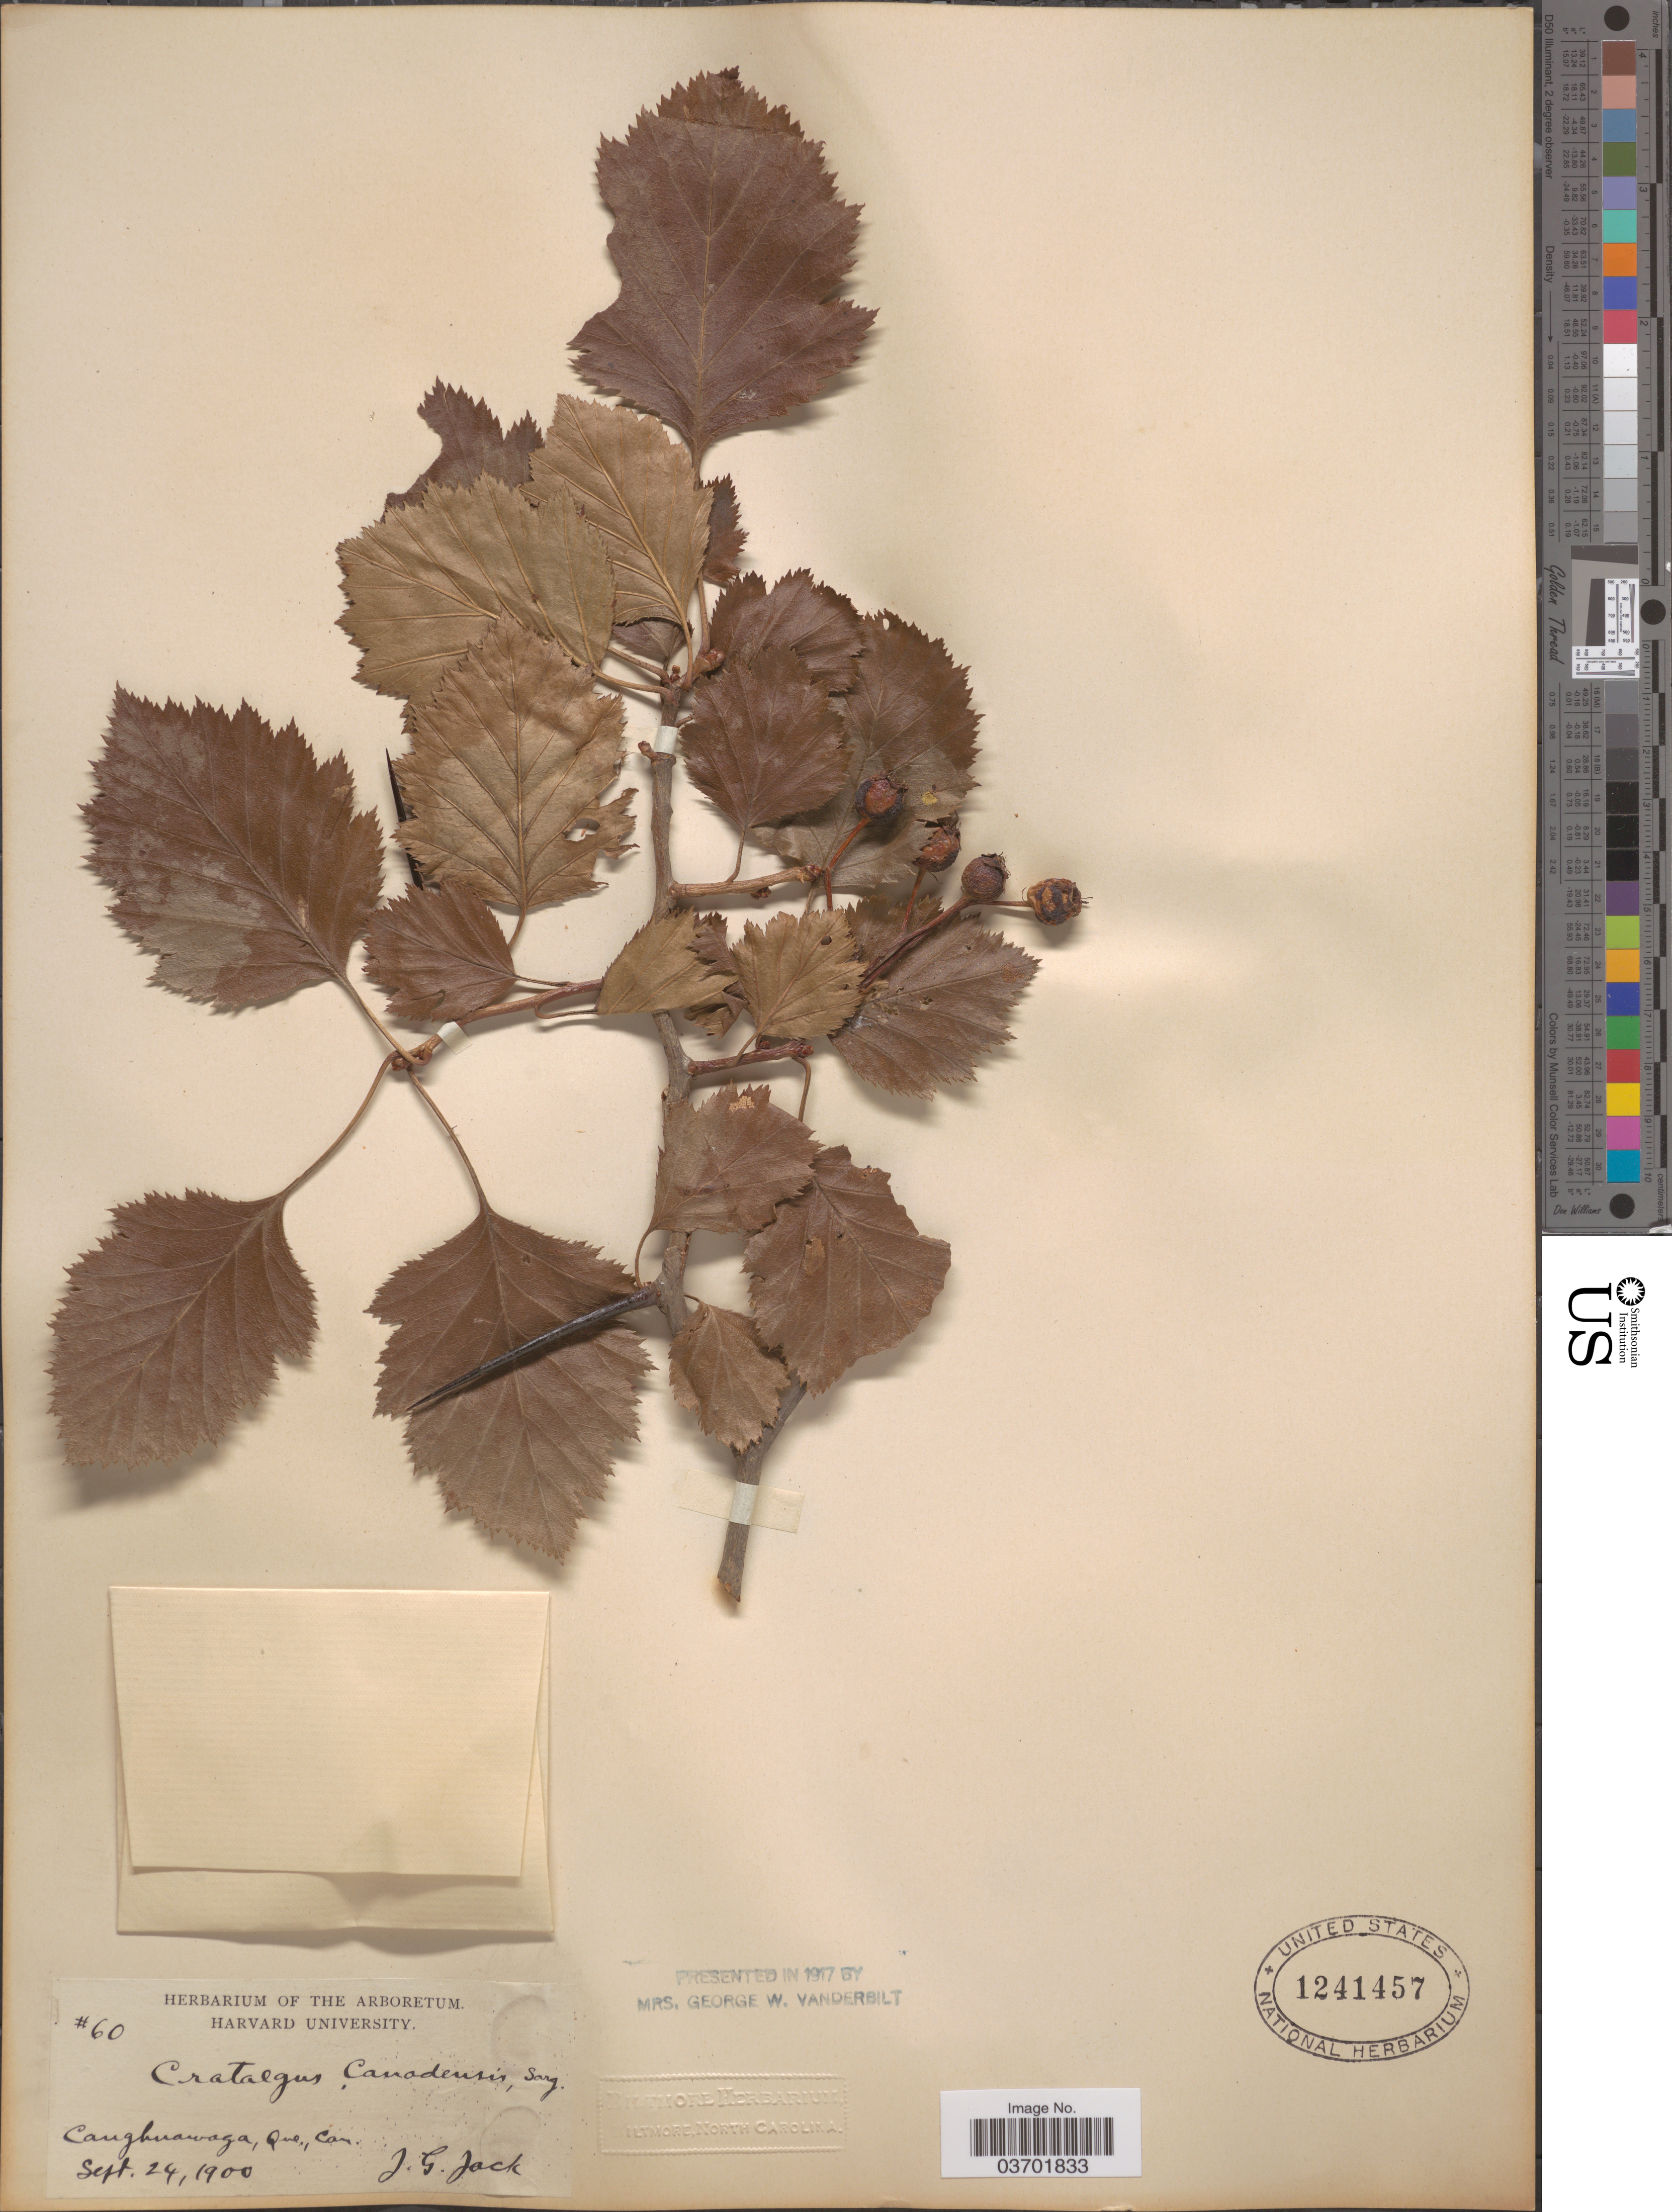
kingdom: Plantae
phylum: Tracheophyta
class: Magnoliopsida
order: Rosales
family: Rosaceae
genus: Crataegus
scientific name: Crataegus submollis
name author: Sarg.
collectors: J. G. Jack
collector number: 60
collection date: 1900-09-24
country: Canada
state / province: Quebec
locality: Caughnawaga.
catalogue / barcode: US 1241457